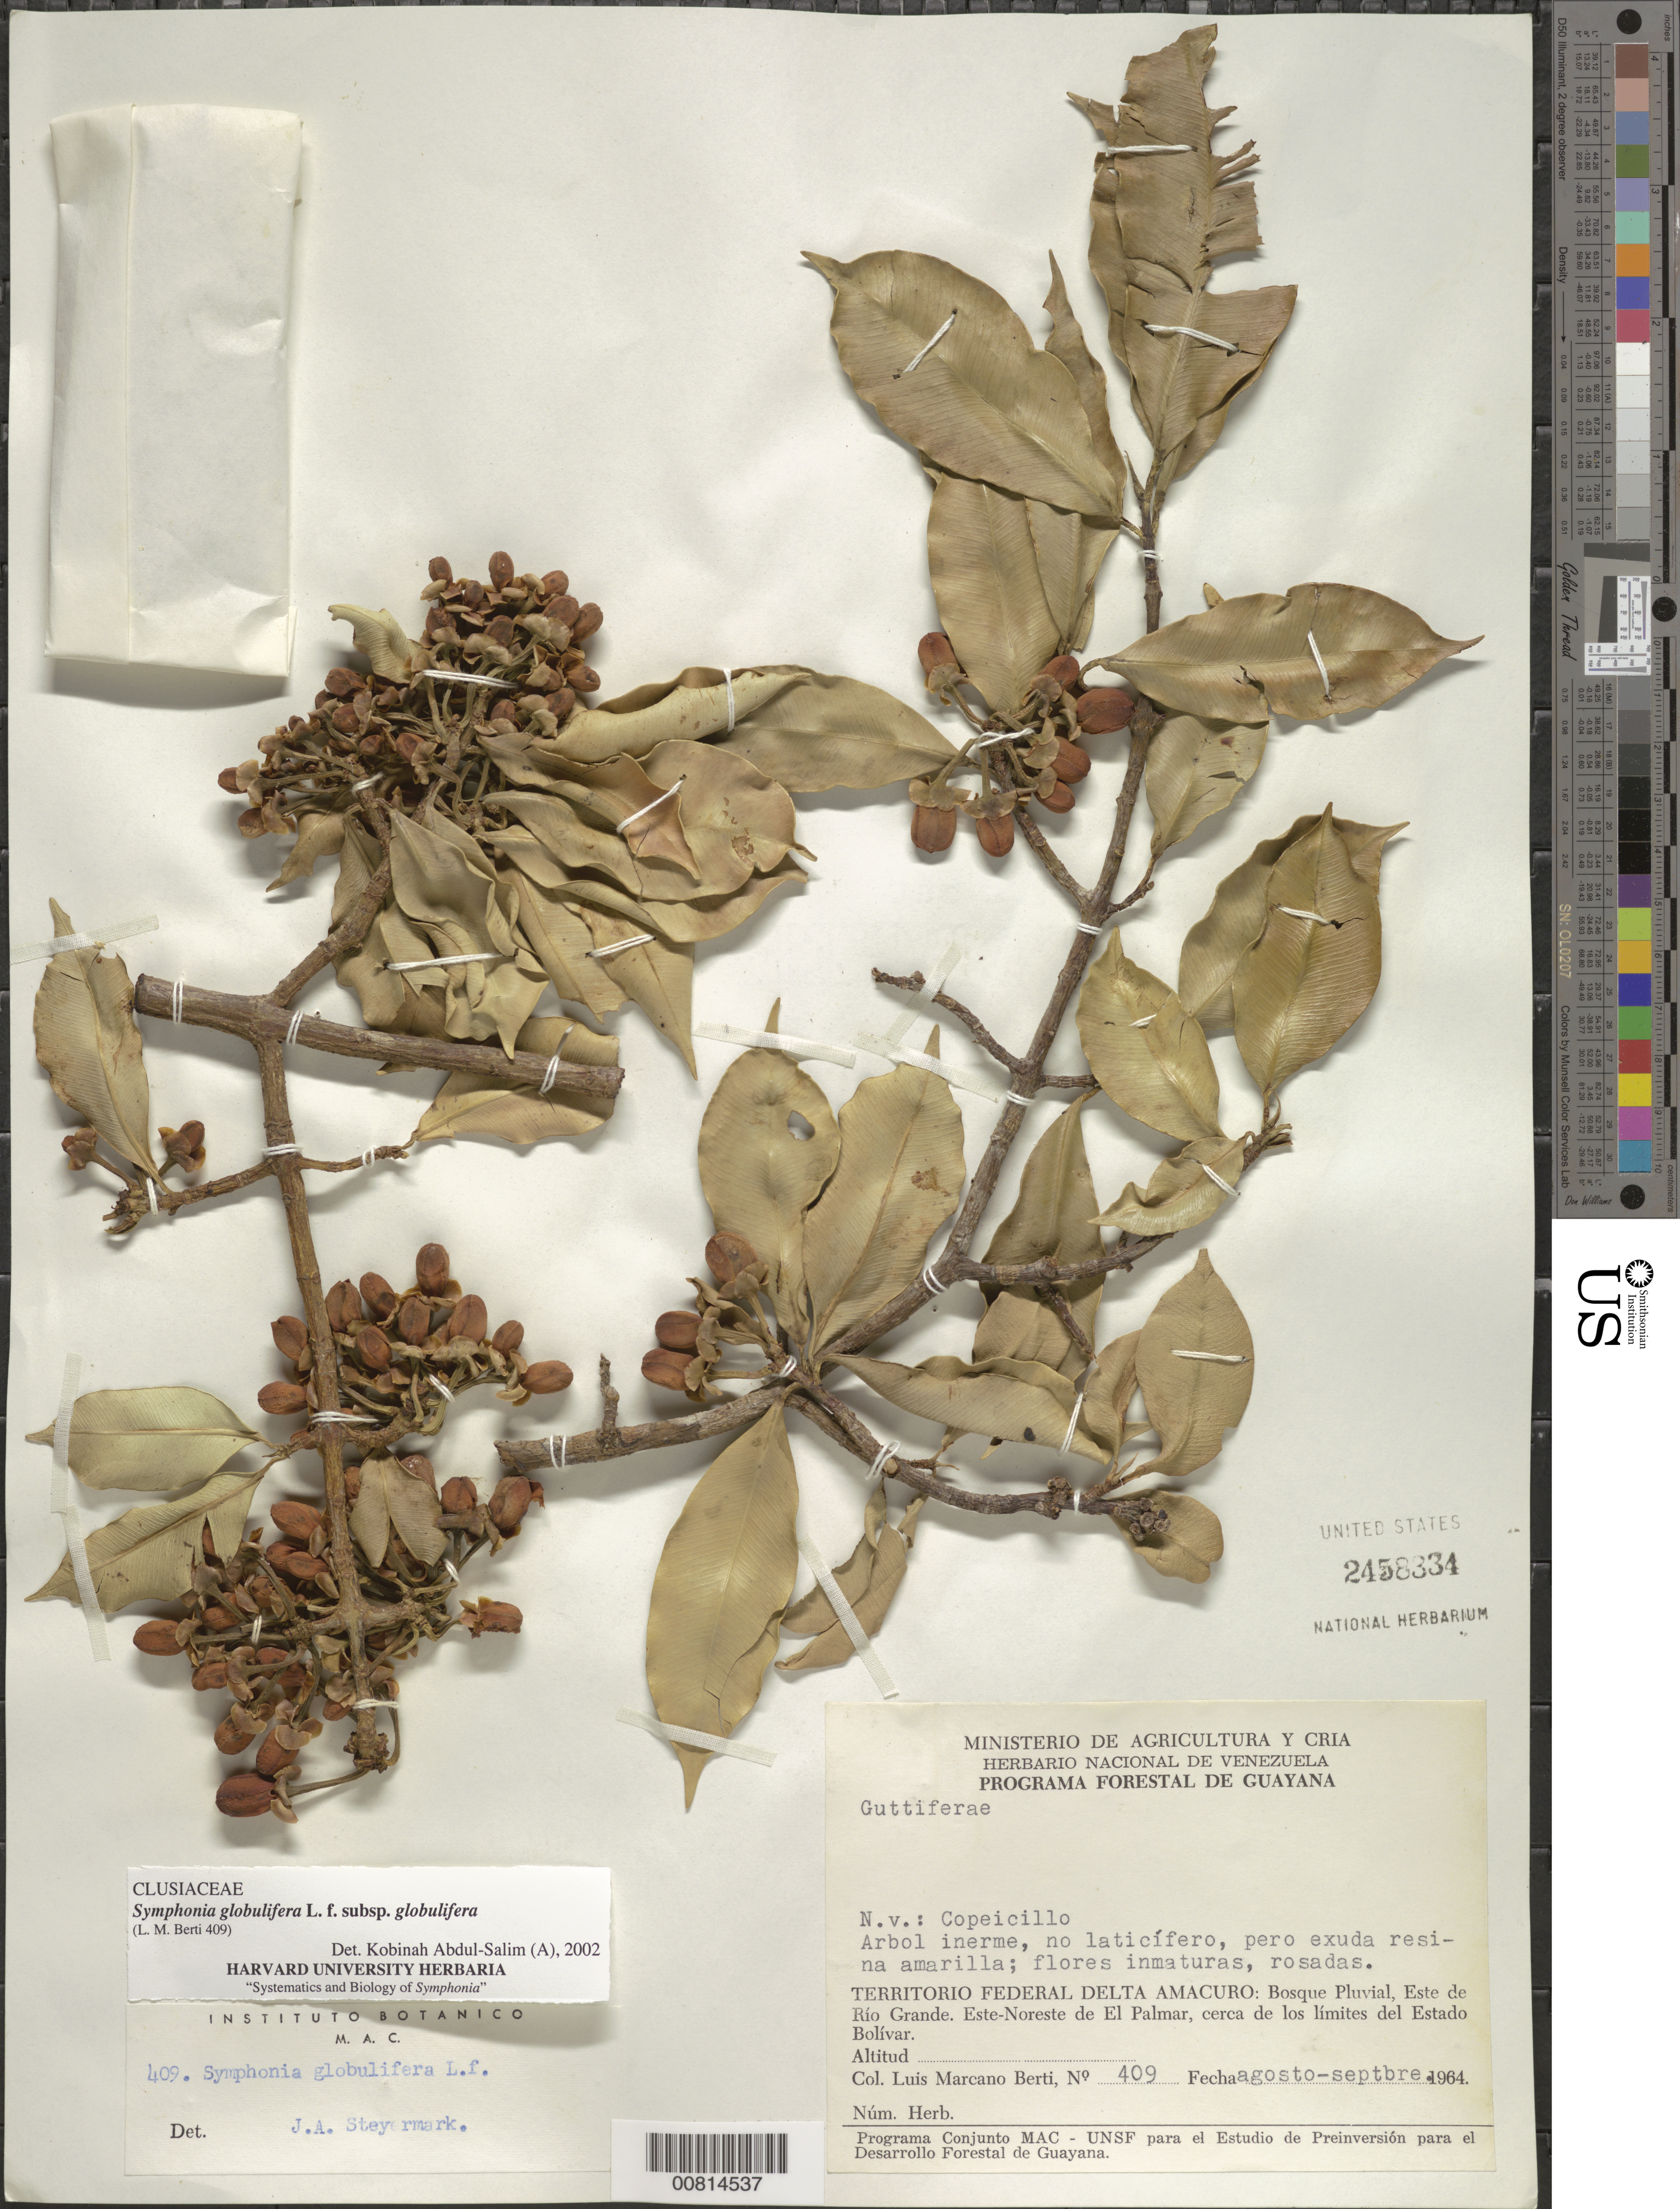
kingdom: Plantae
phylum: Tracheophyta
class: Magnoliopsida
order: Malpighiales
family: Clusiaceae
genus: Symphonia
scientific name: Symphonia globulifera subsp. globulifera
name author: L. f.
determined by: Abdul-Salim, K.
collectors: L. Marcano-Berti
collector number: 409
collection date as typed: Aug-64 to Sep-64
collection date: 1964-08/1964-09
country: Venezuela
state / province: Delta Amacuro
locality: Este de Río Grande, ENE de El Palmar, cerca de los limites del Estado Bolívar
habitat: Bosque pluvial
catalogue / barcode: US 2458334